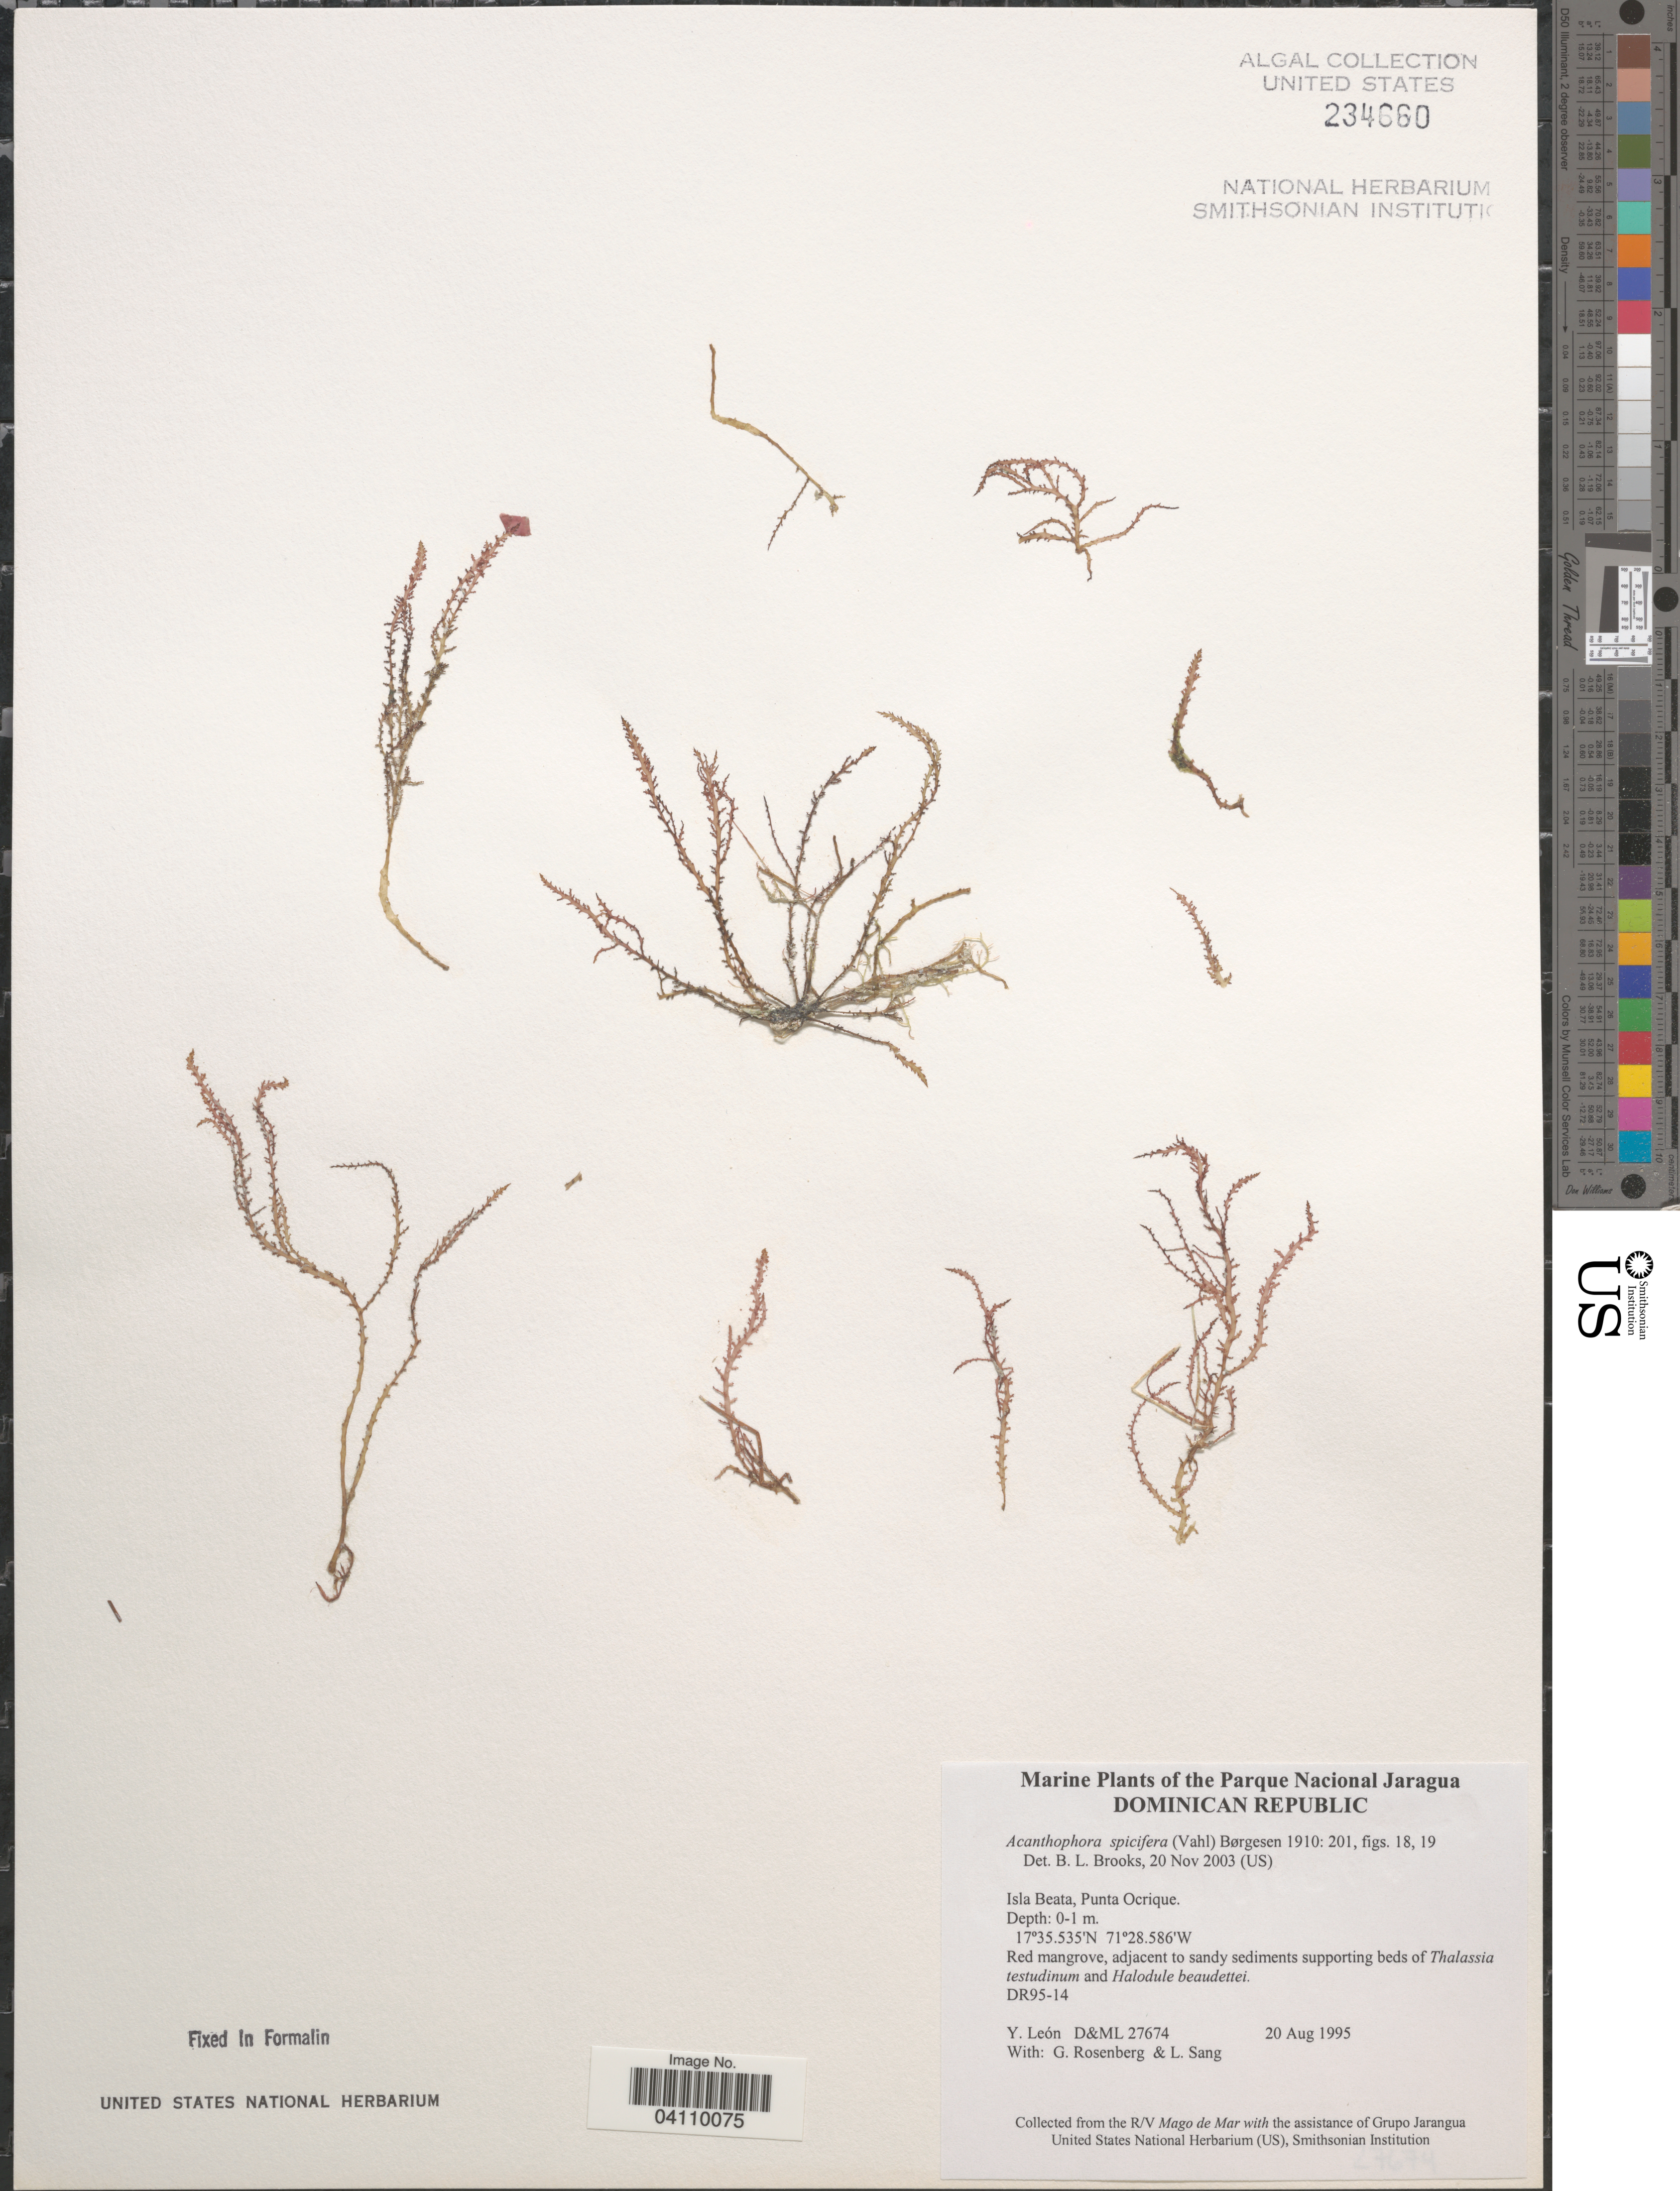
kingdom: Plantae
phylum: Rhodophyta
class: Florideophyceae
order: Ceramiales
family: Rhodomelaceae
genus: Acanthophora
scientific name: Acanthophora spicifera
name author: (Vahl) Børgesen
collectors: Y. León, G. Rosenberg & L. Sang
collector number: D&ML 27674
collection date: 1995-08-20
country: Dominican Republic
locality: The Parque Nacional Jaragua. Isla Beata, Punta Ocrique. DR95-14 [unsure placement].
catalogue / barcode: US 234660